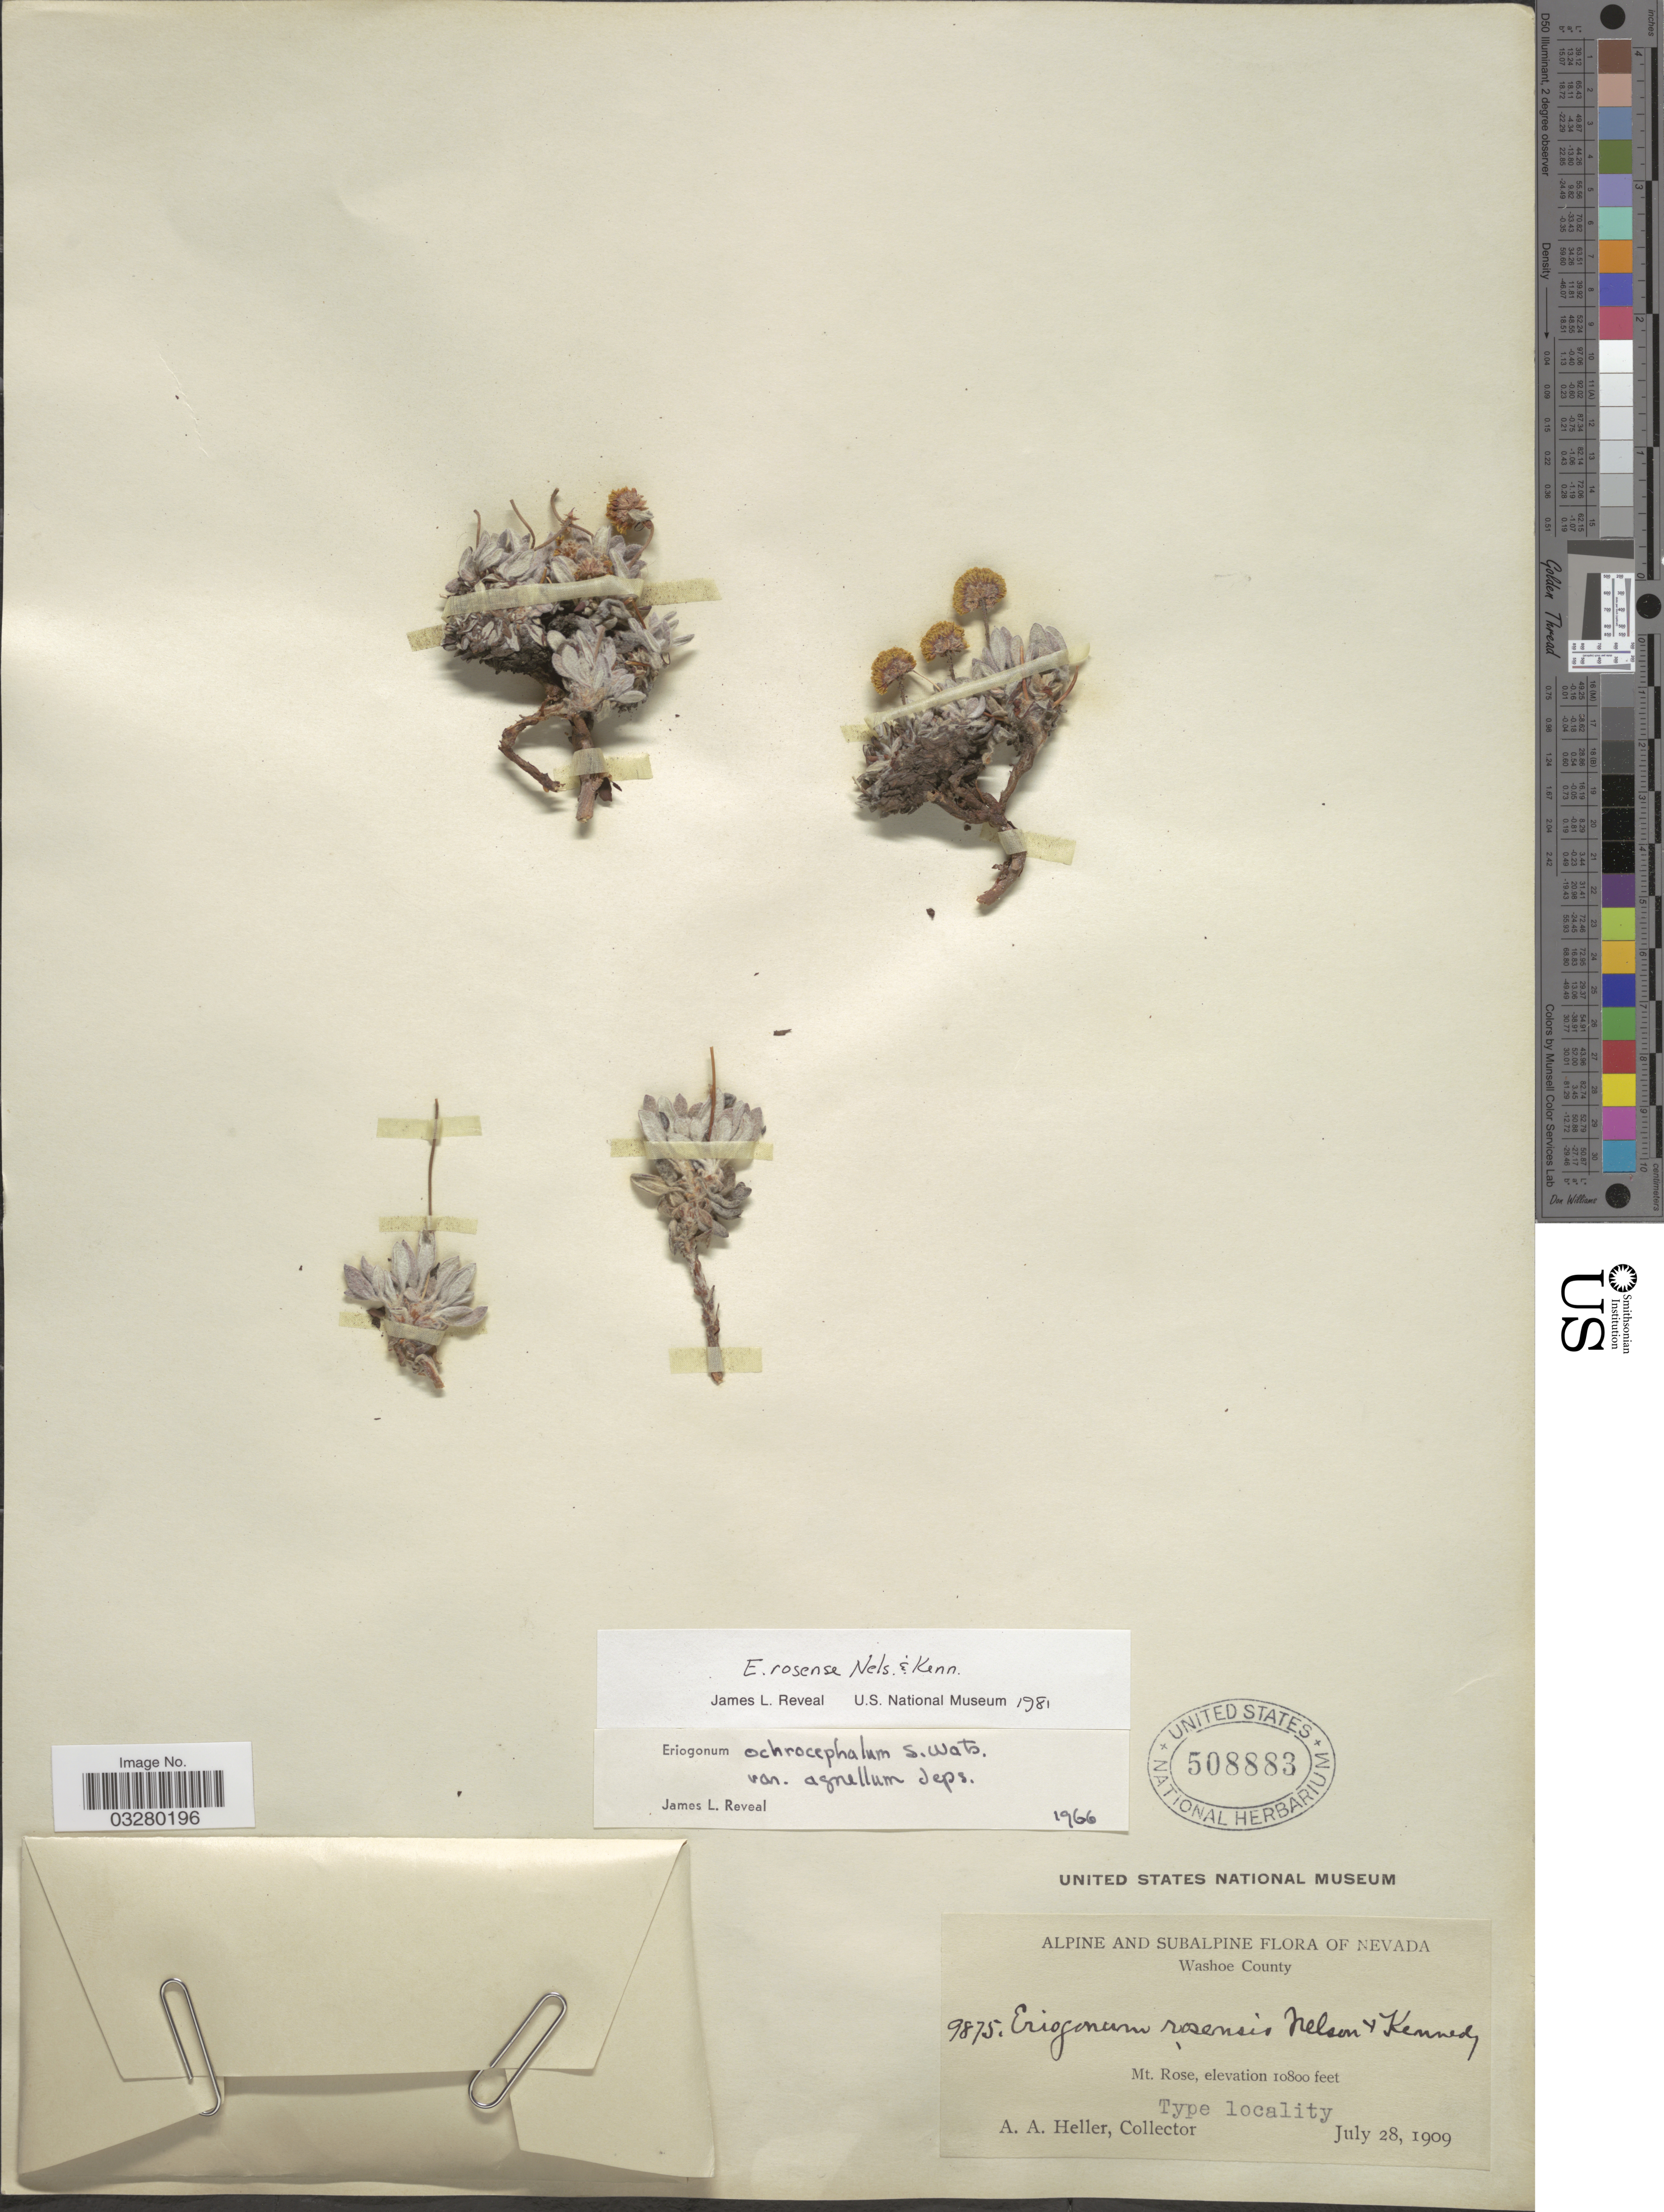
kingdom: Plantae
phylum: Tracheophyta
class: Magnoliopsida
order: Caryophyllales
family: Polygonaceae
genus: Eriogonum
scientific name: Eriogonum rosense var. subracemosum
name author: A. Nelson & P.B. Kenn.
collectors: A. A. Heller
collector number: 9875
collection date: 1909-07-28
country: United States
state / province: Nevada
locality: Alpine and Subalpine. Washoe County. Mt. Rose.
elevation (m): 3292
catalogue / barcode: US 508883